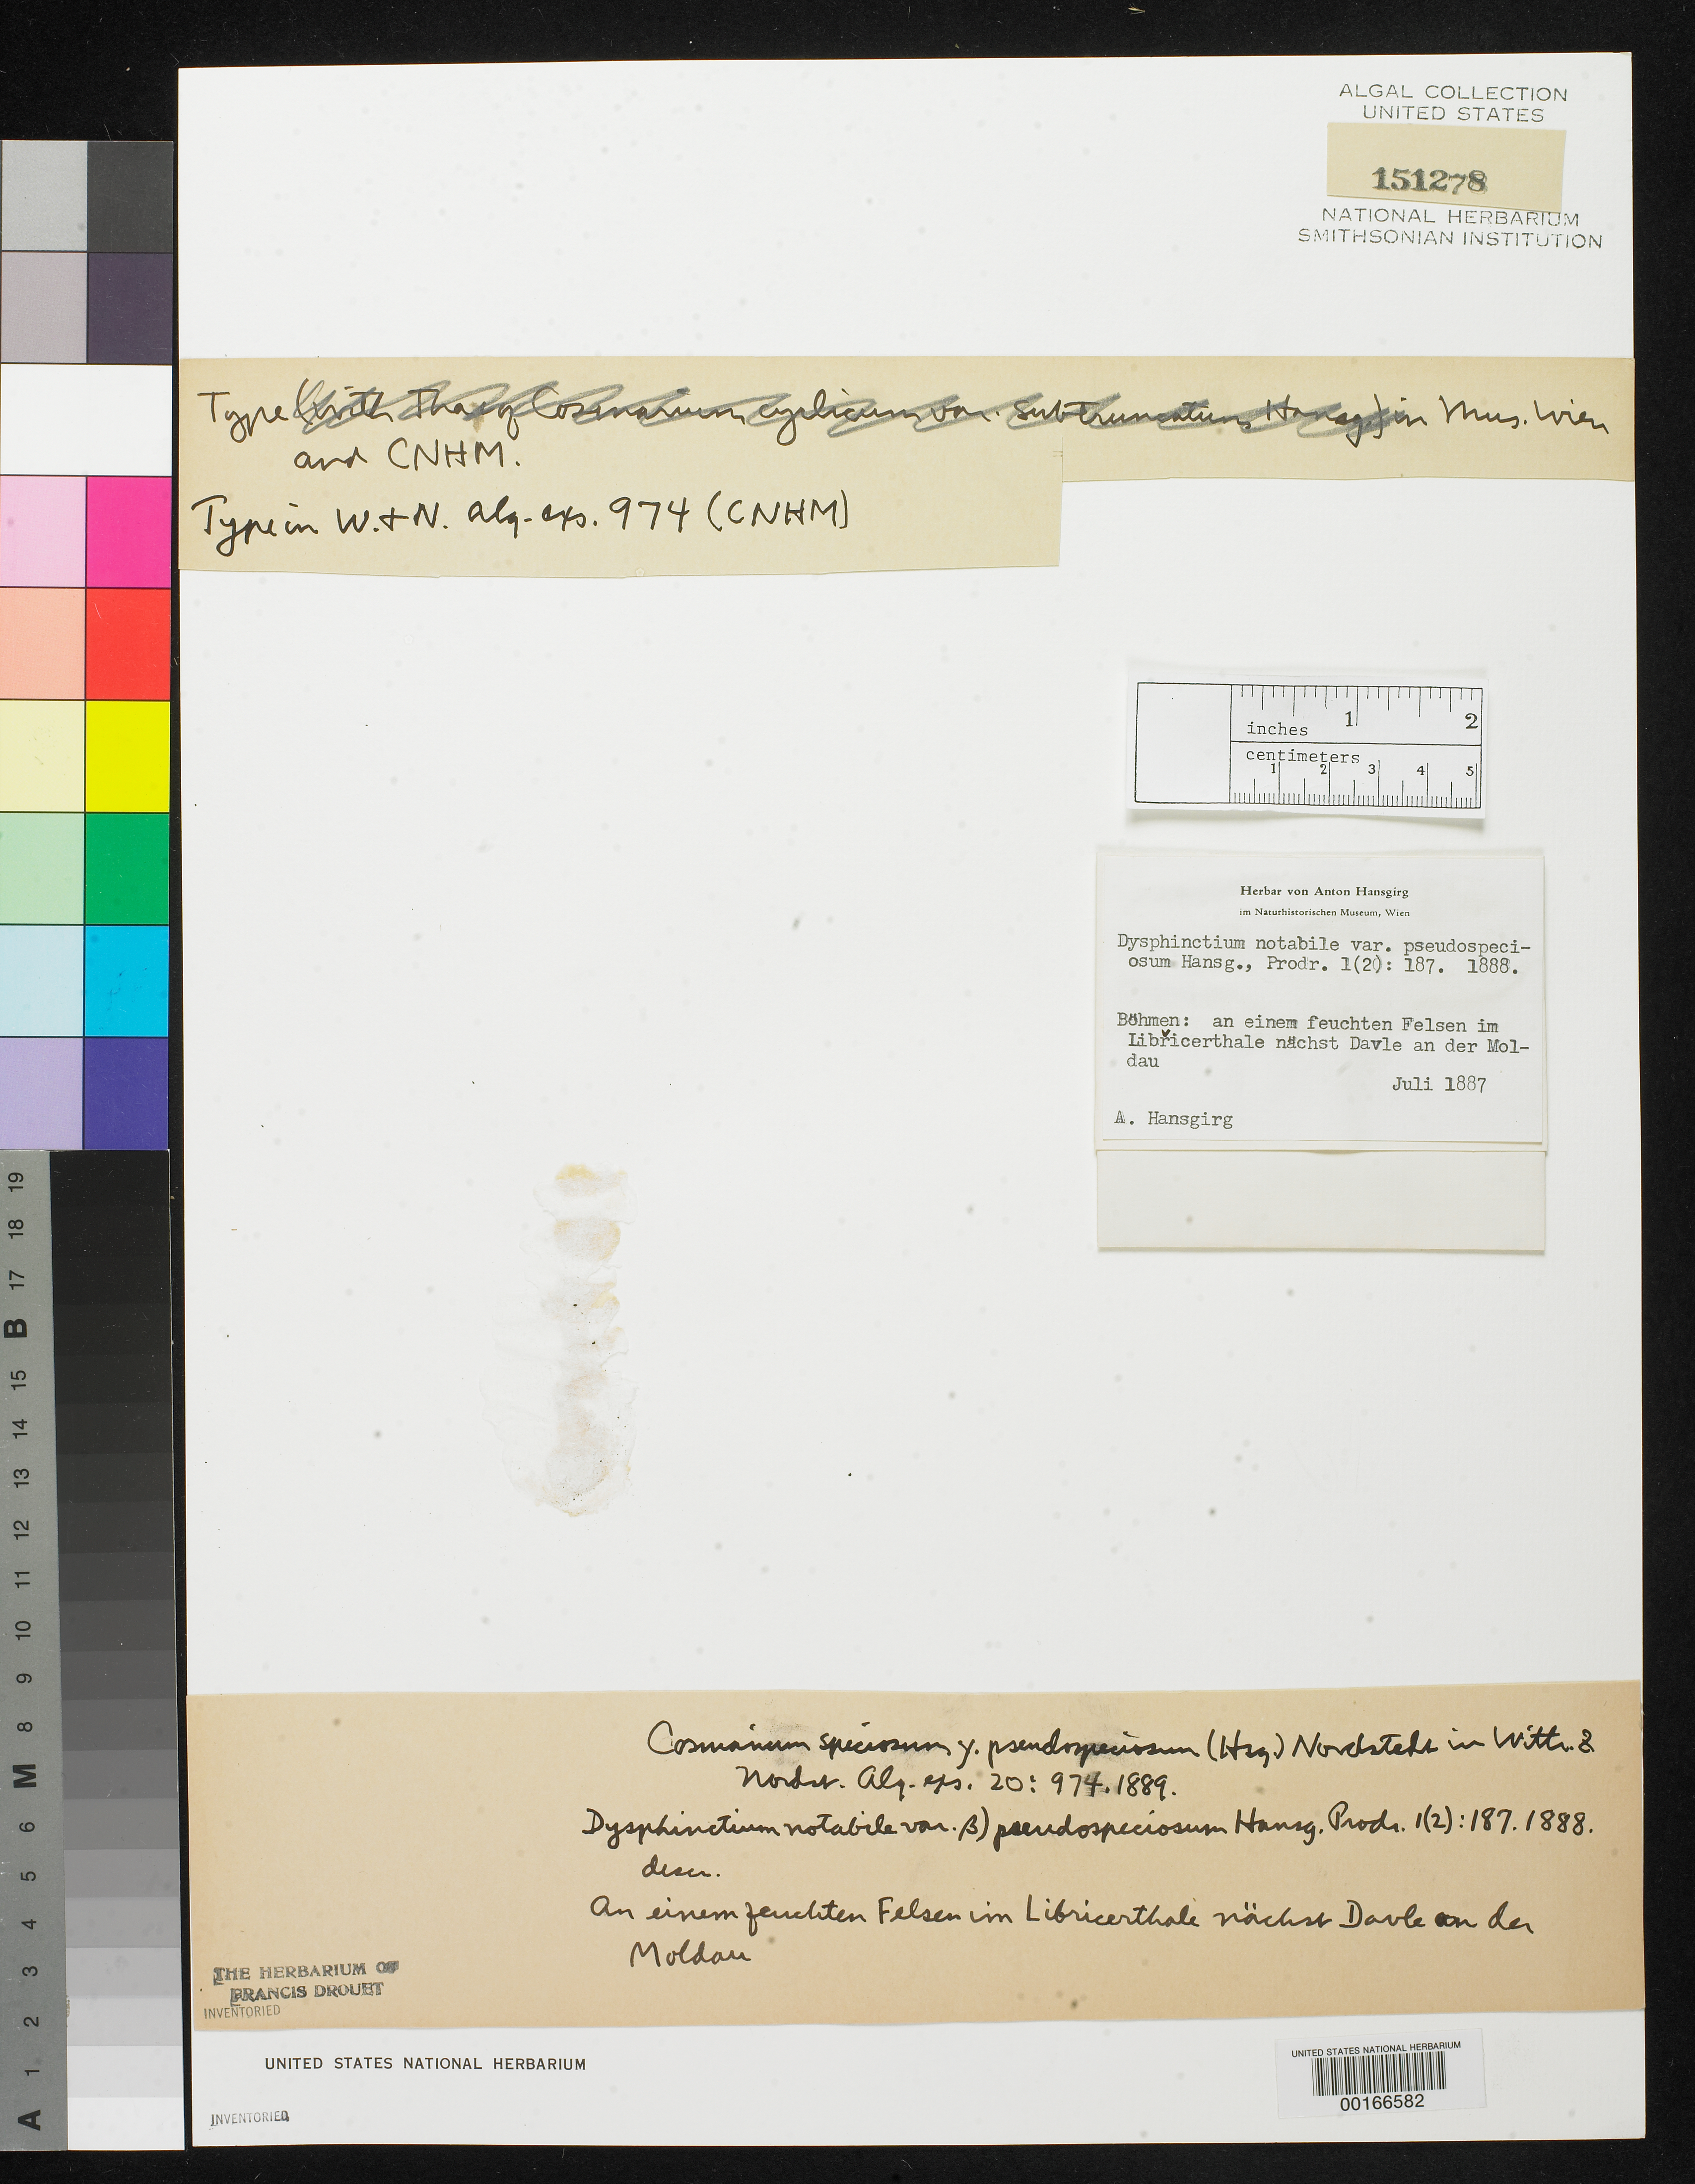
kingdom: Plantae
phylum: Charophyta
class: Zygnematophyceae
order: Zygnematales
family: Desmidiaceae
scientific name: Dysphinctium notabile var. pseudospeciosum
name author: Hansg.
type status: Isotype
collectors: A. Hansgirg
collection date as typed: Jul 1887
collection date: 1887-07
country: Czechia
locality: Libricerthale, near Davle on the Moldau. [Bohemia (Bohmen)]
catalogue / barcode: US 151278